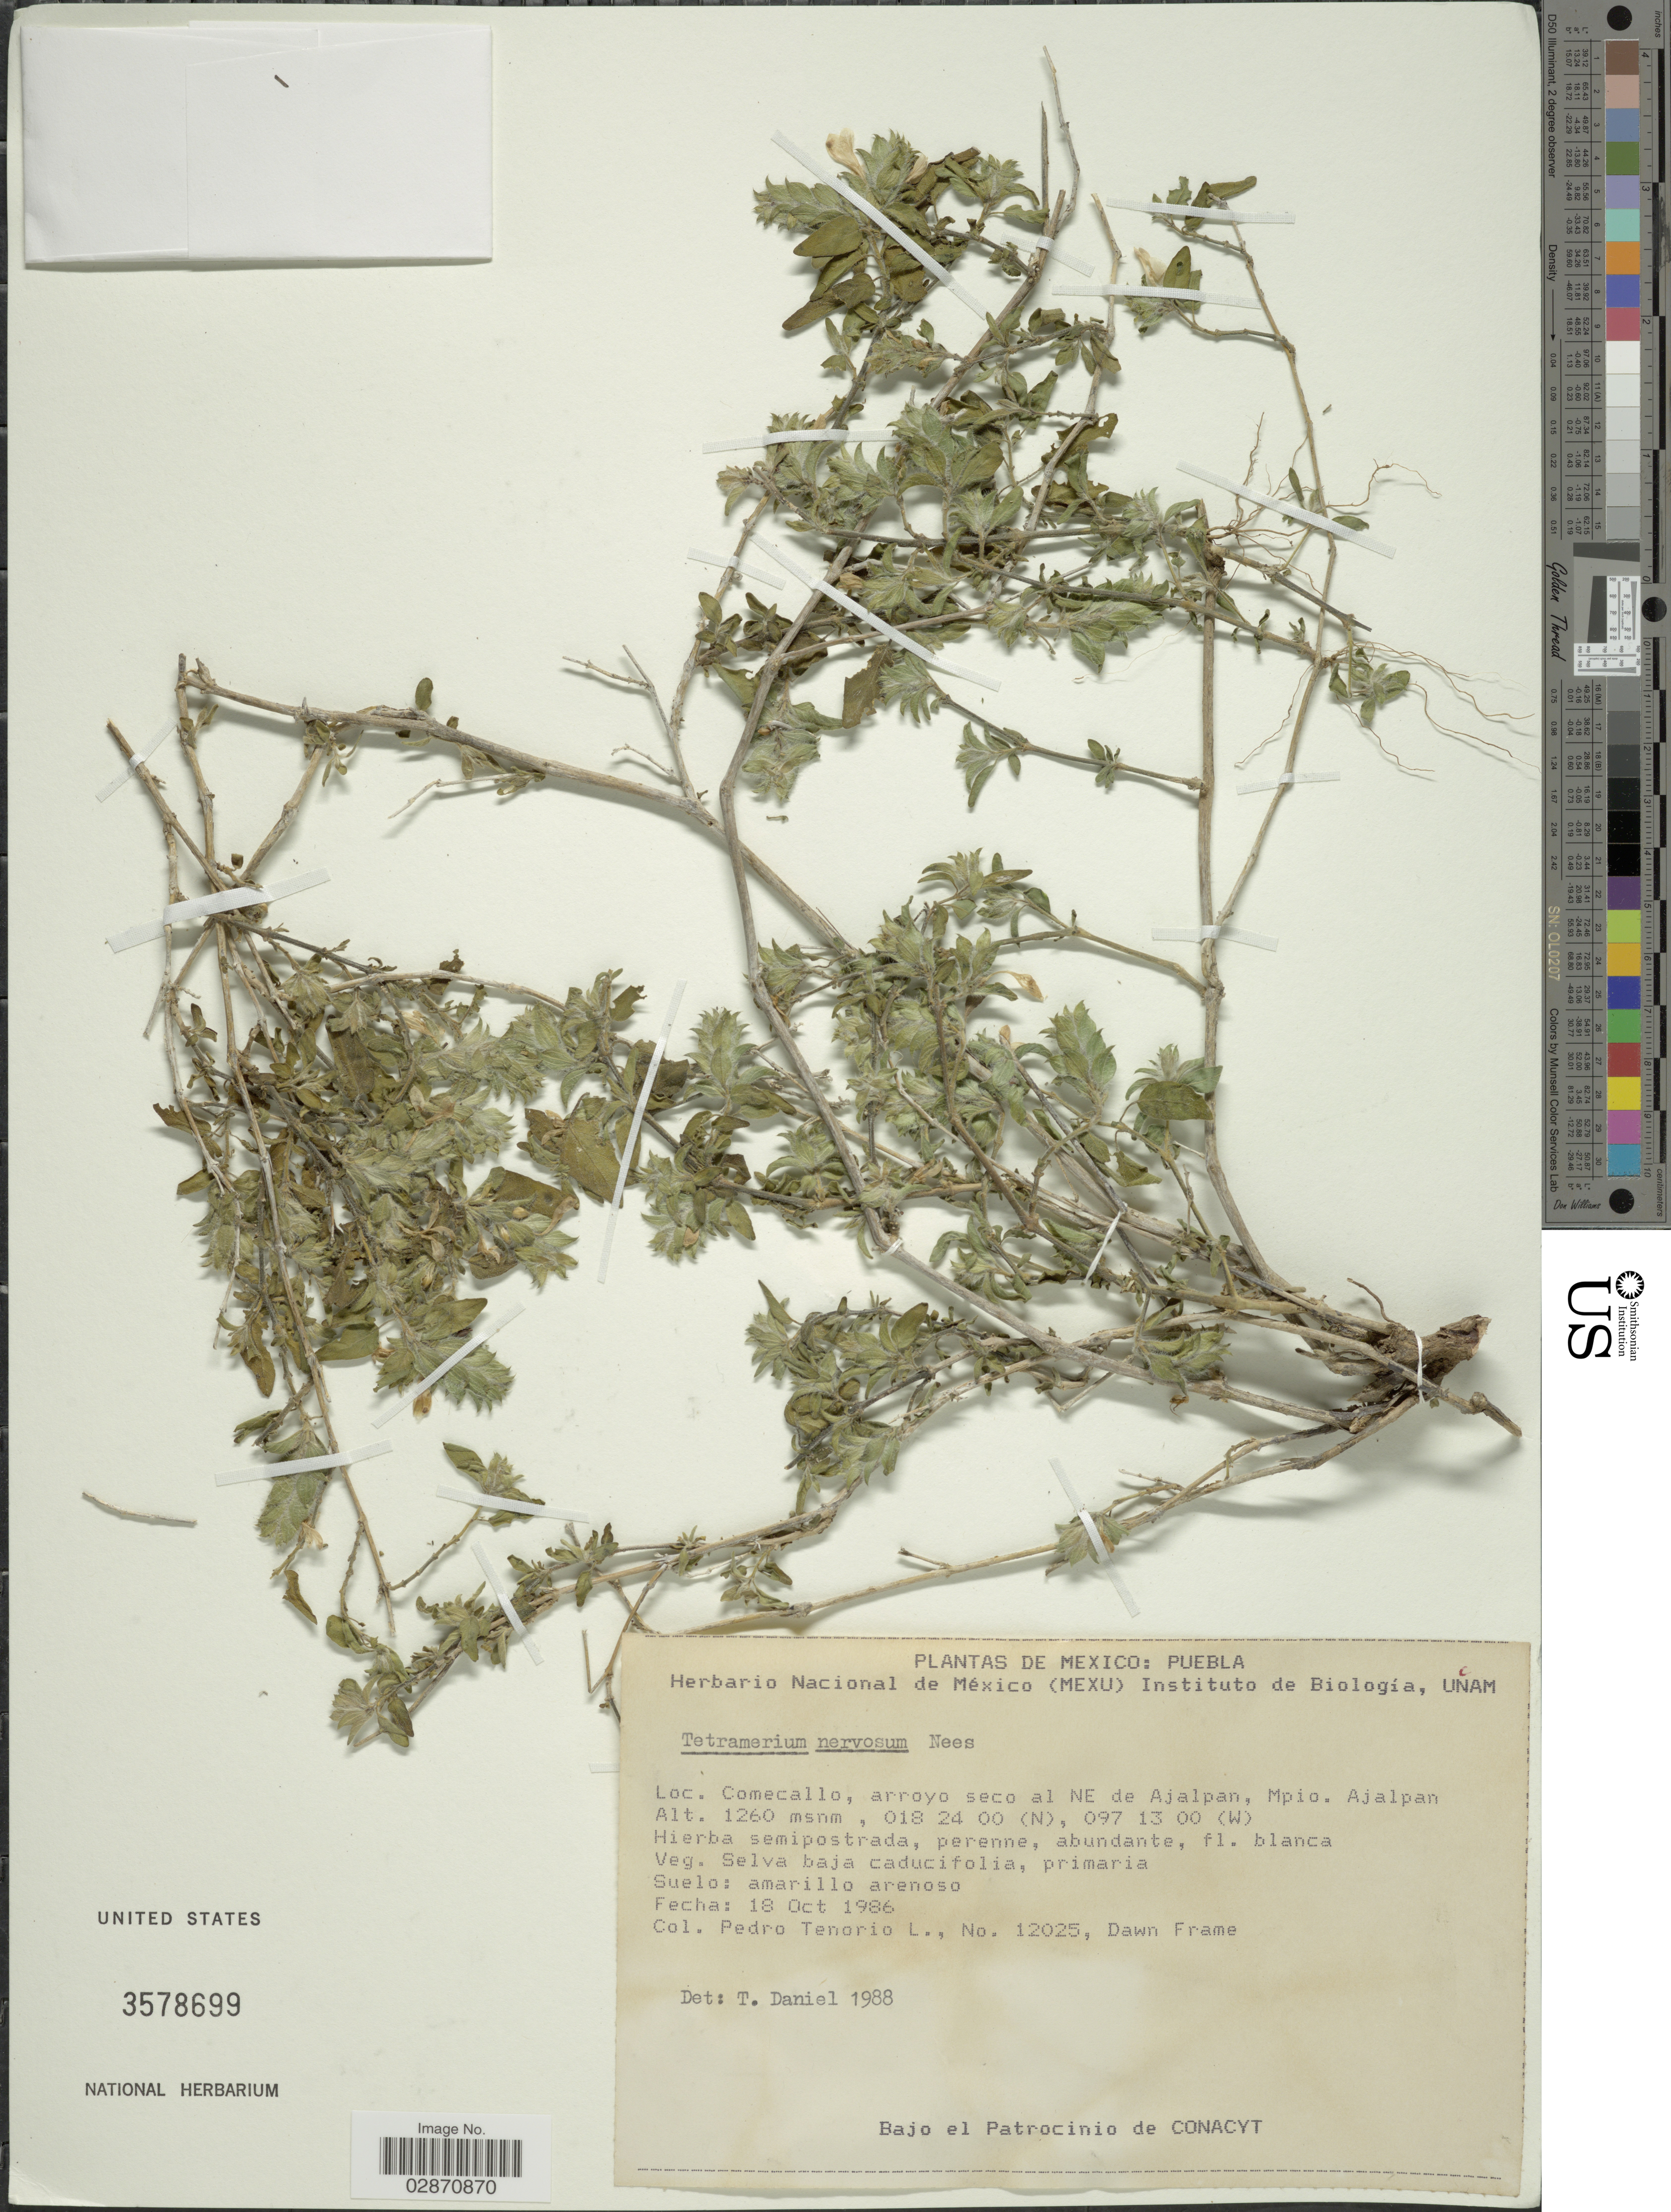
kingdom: Plantae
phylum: Tracheophyta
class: Magnoliopsida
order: Lamiales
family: Acanthaceae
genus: Tetramerium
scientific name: Tetramerium nervosum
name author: Nees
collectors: P. Tenorio L. & D. Frame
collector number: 12025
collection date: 1986-10-18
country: Mexico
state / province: Puebla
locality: Comecallo, arroyo seco al NE de Ajalpan, Mpio. Ajalpan.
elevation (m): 1260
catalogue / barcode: US 3578699